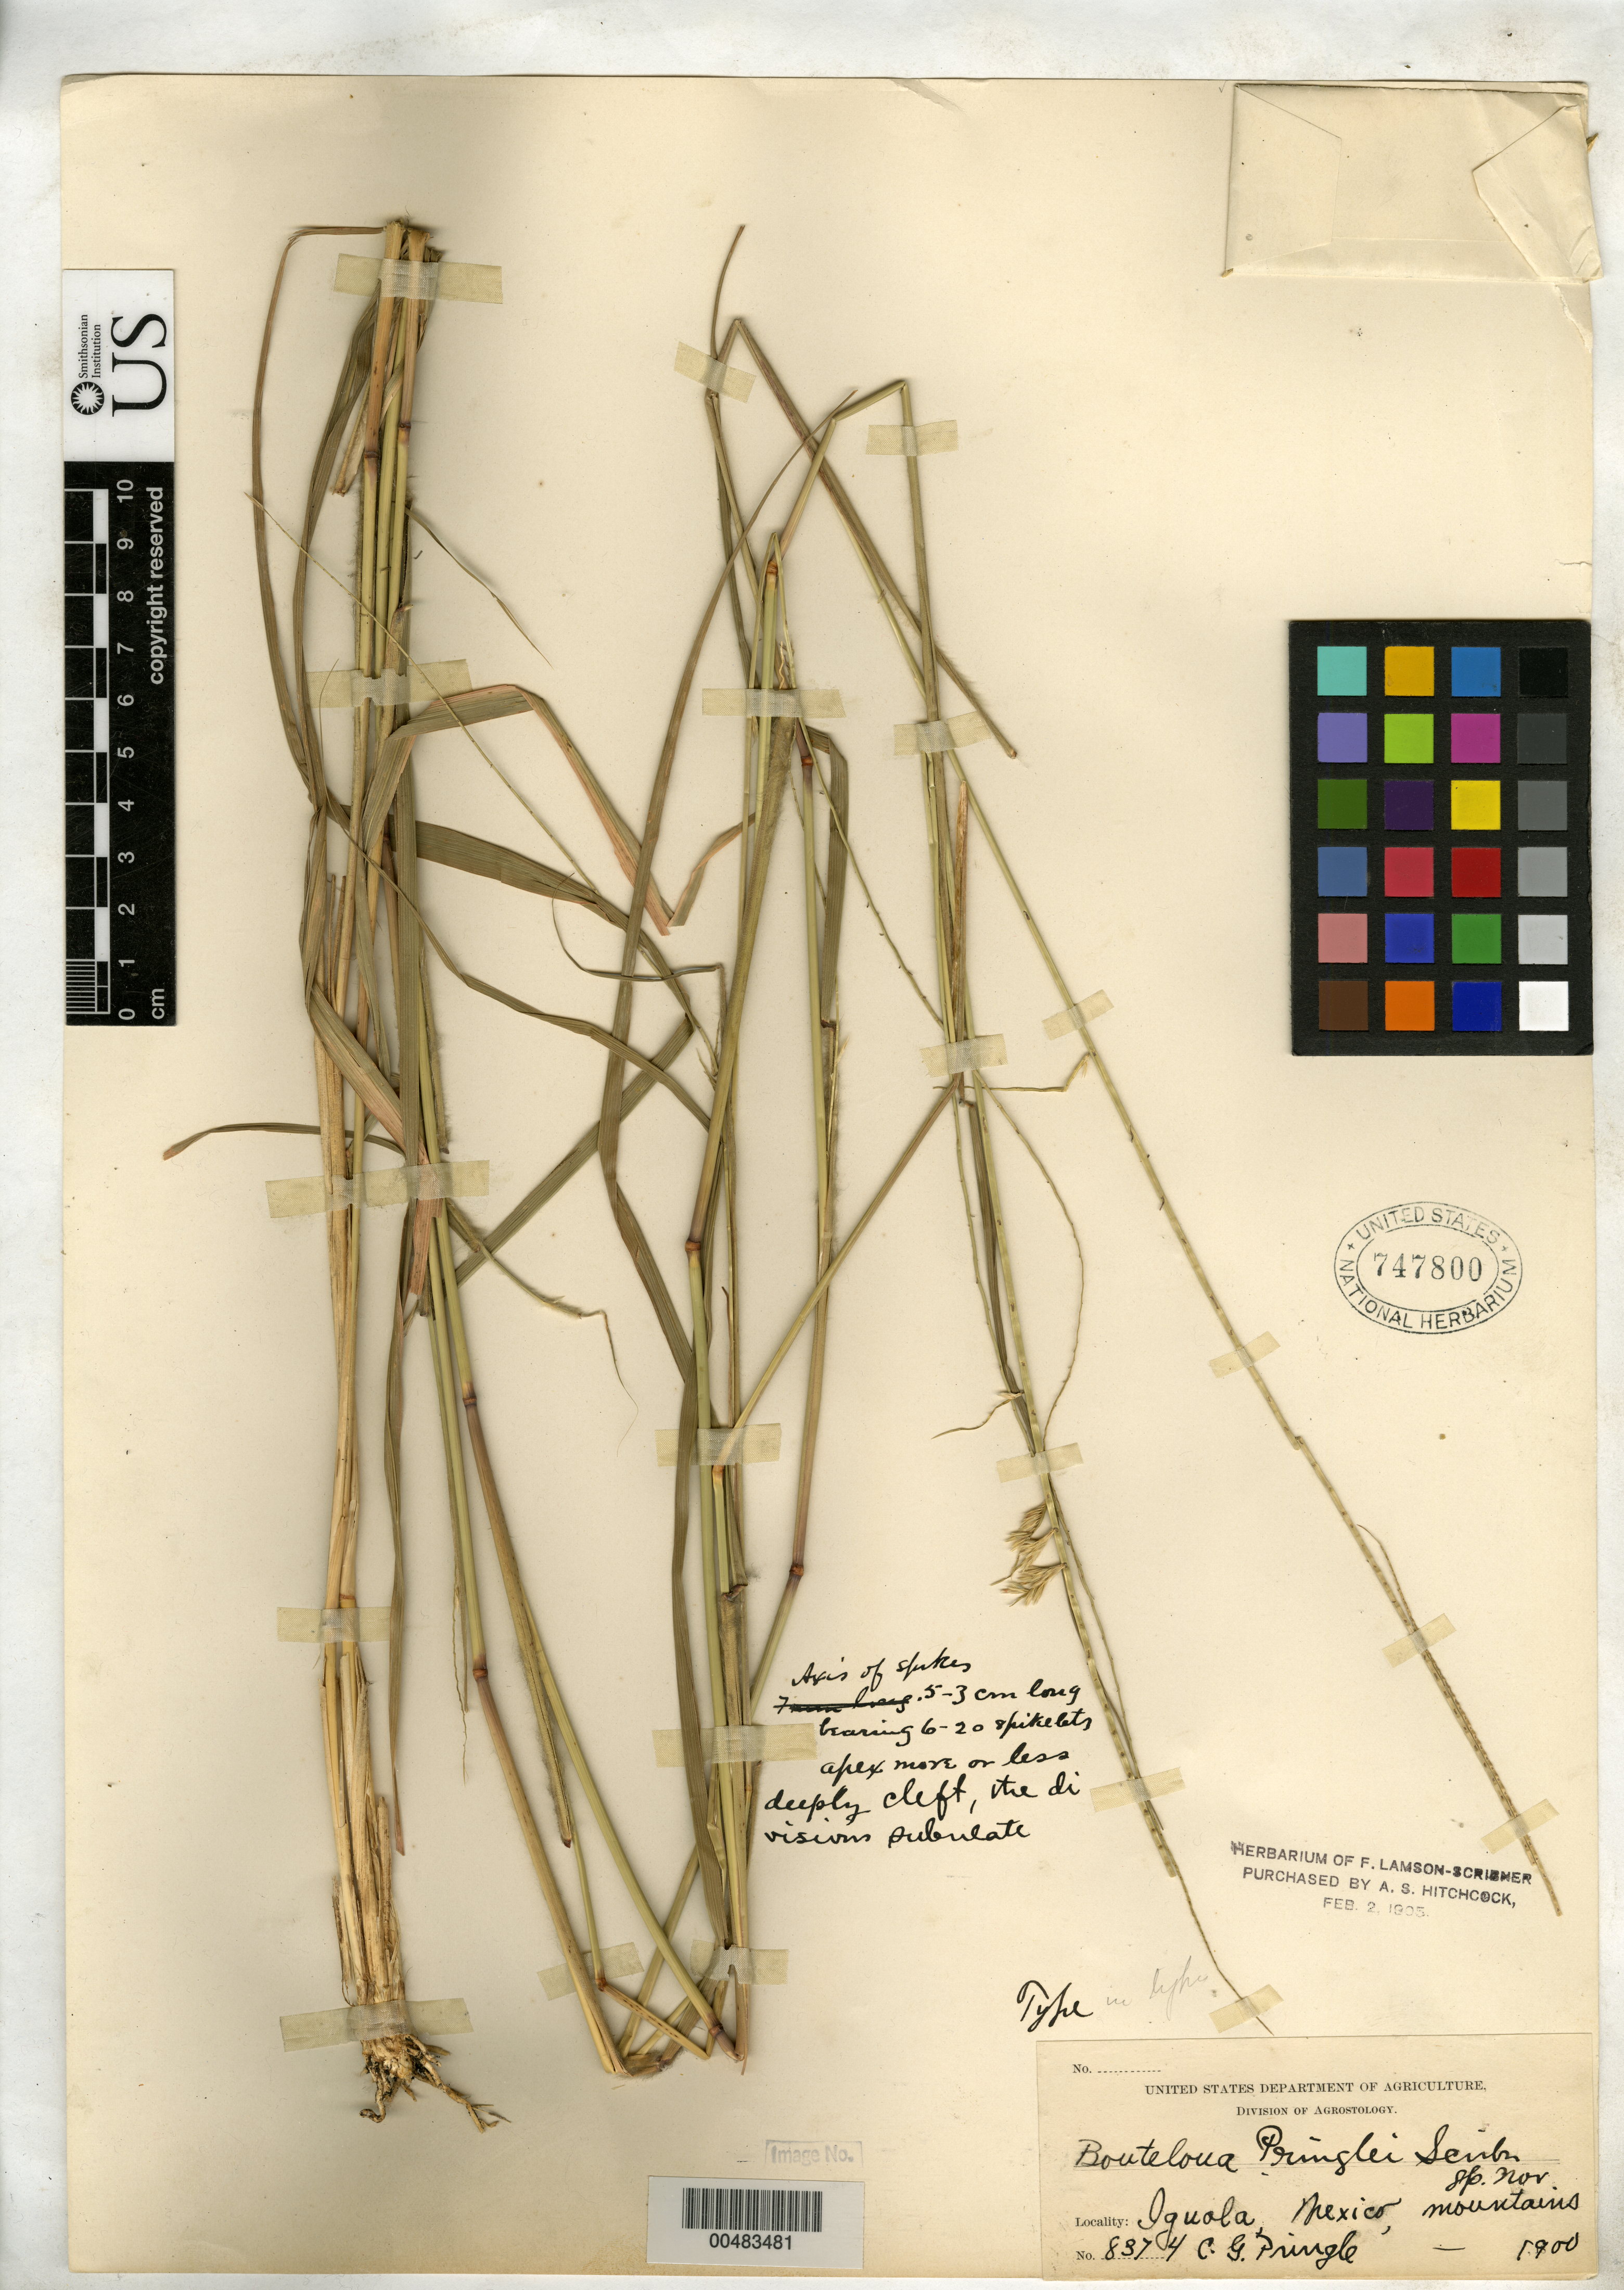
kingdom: Plantae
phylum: Tracheophyta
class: Liliopsida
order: Poales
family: Poaceae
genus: Bouteloua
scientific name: Bouteloua pringlei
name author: Scribn.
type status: Isotype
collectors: C. G. Pringle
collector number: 8374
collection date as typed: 1900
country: Mexico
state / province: Guerrero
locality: Iguala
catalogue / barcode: US 747800